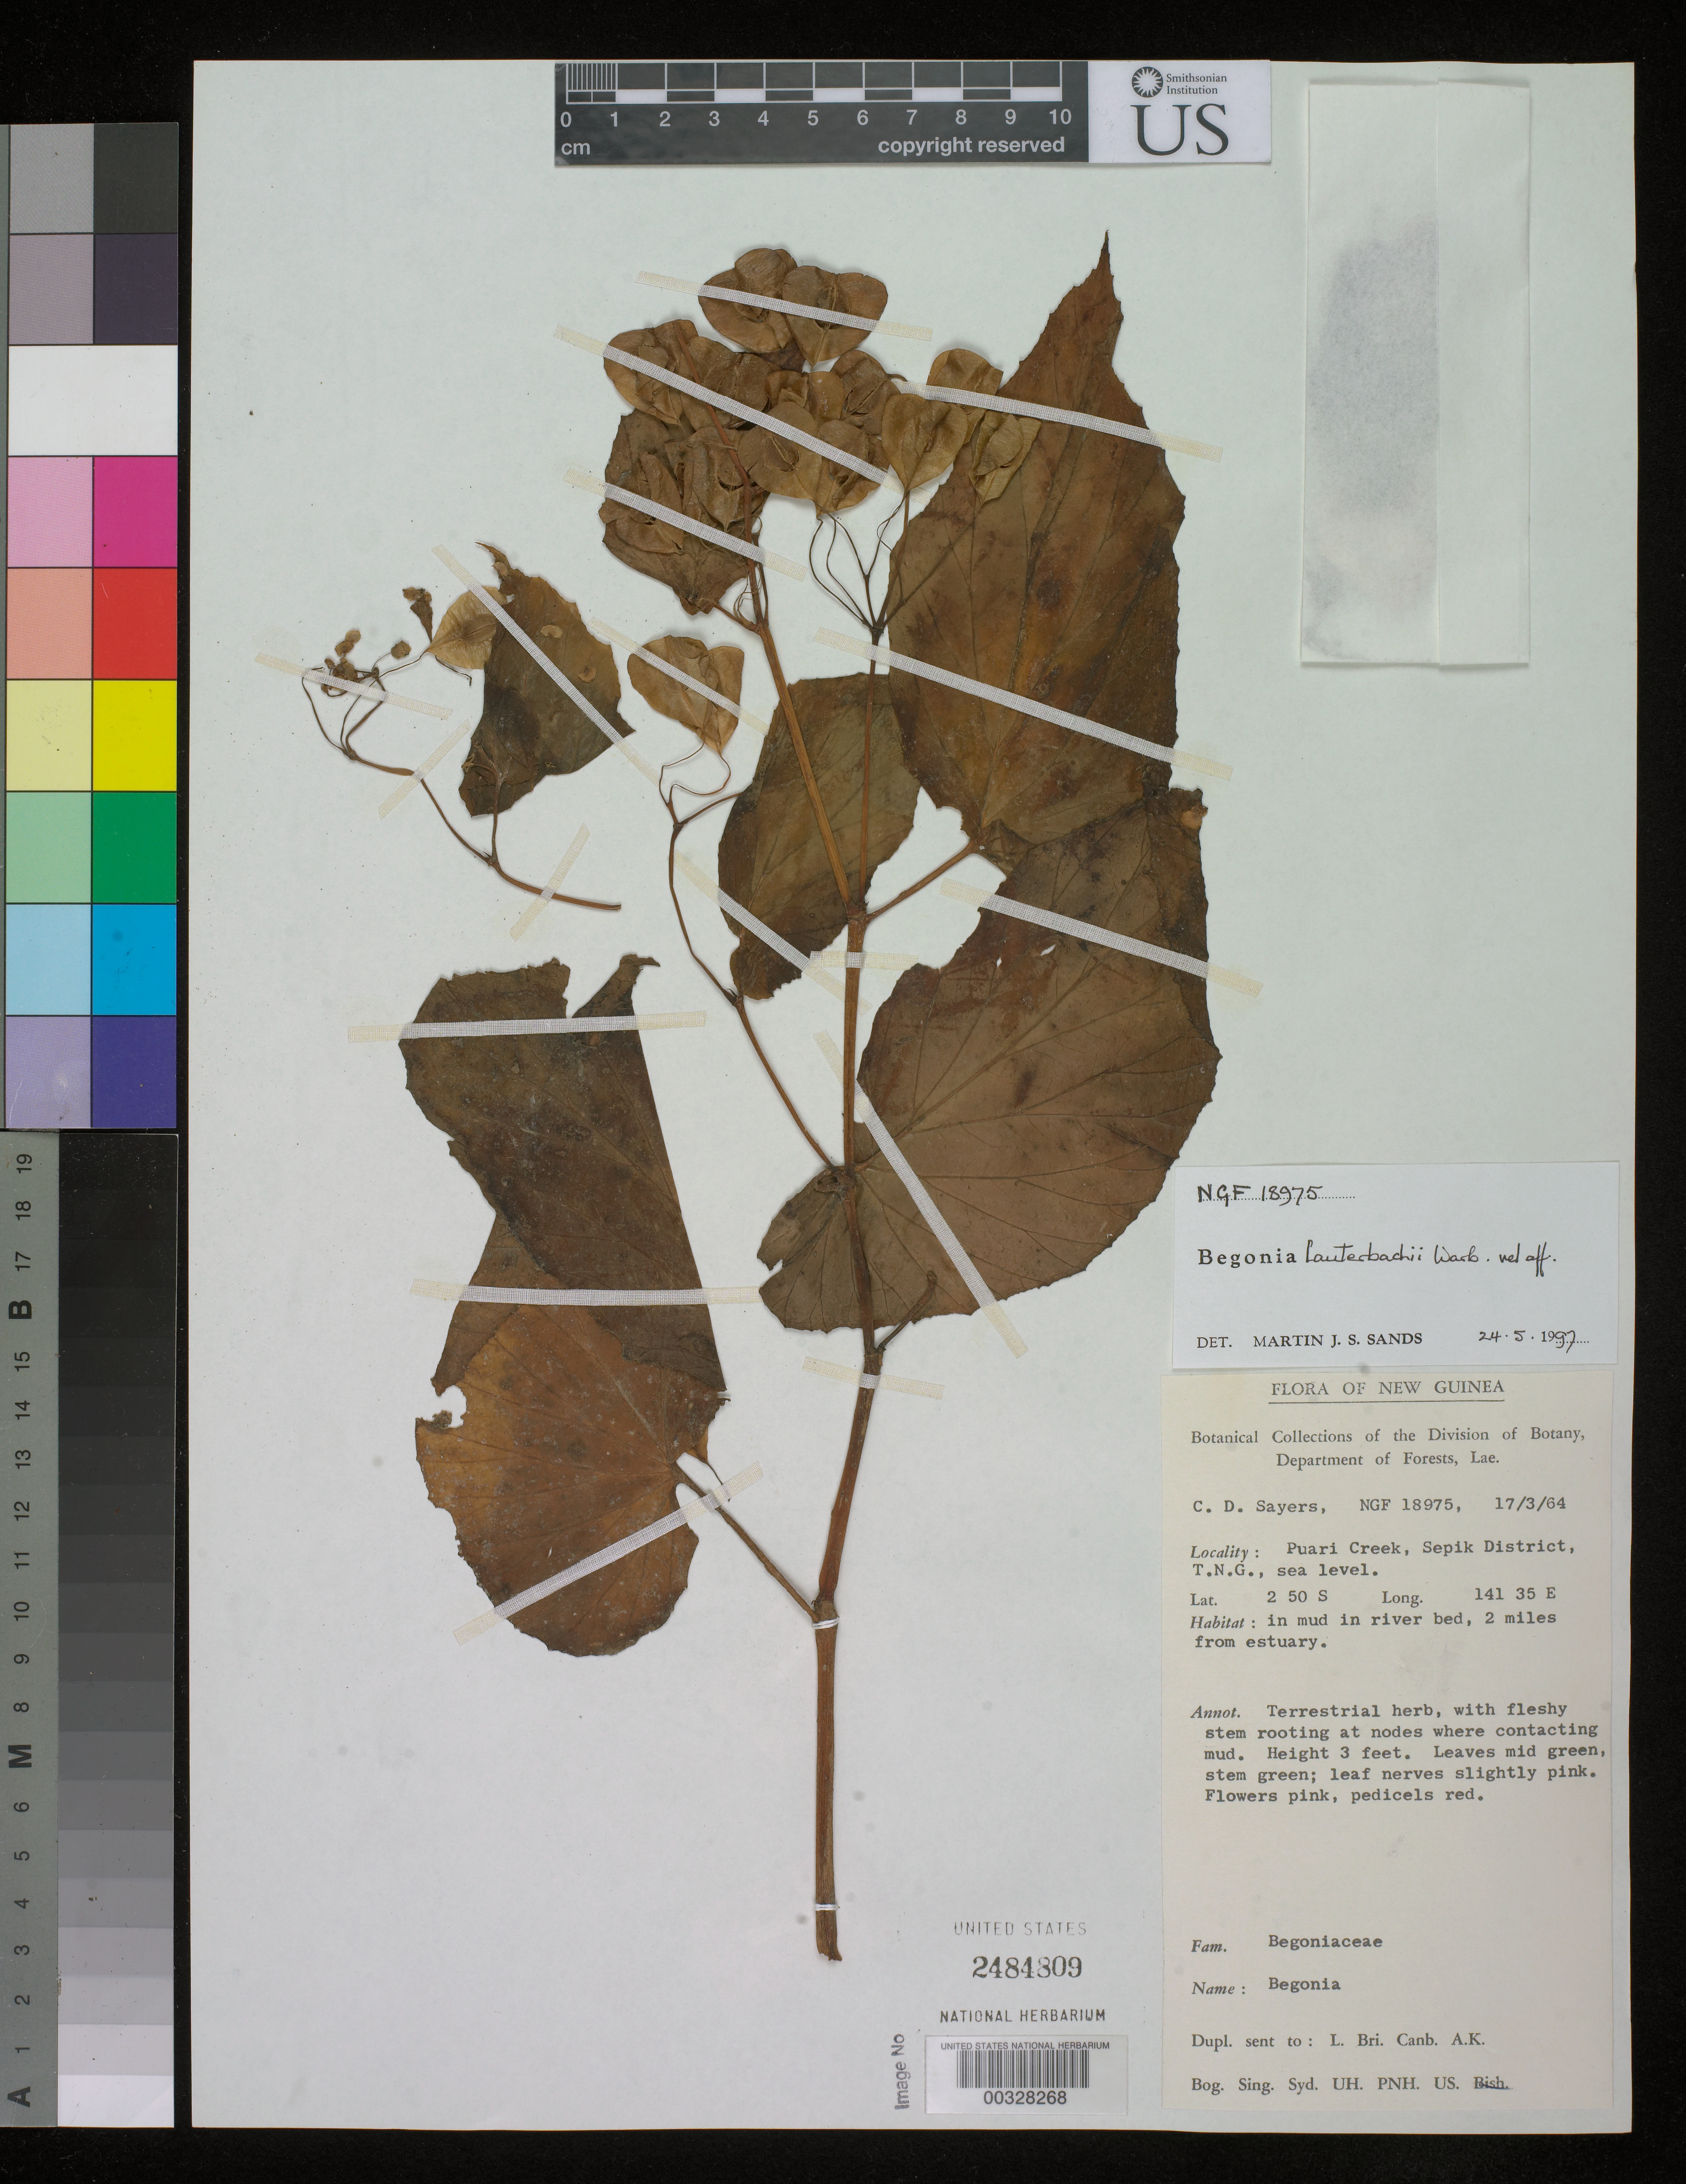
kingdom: Plantae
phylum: Tracheophyta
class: Magnoliopsida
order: Cucurbitales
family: Begoniaceae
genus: Begonia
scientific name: Begonia lauterbachii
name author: Warb.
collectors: C. Sayers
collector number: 18975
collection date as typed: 17 Mar 1964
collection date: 1964-03-17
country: Papua New Guinea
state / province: Sandaun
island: New Guinea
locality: Puari Creek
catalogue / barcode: US 2484809